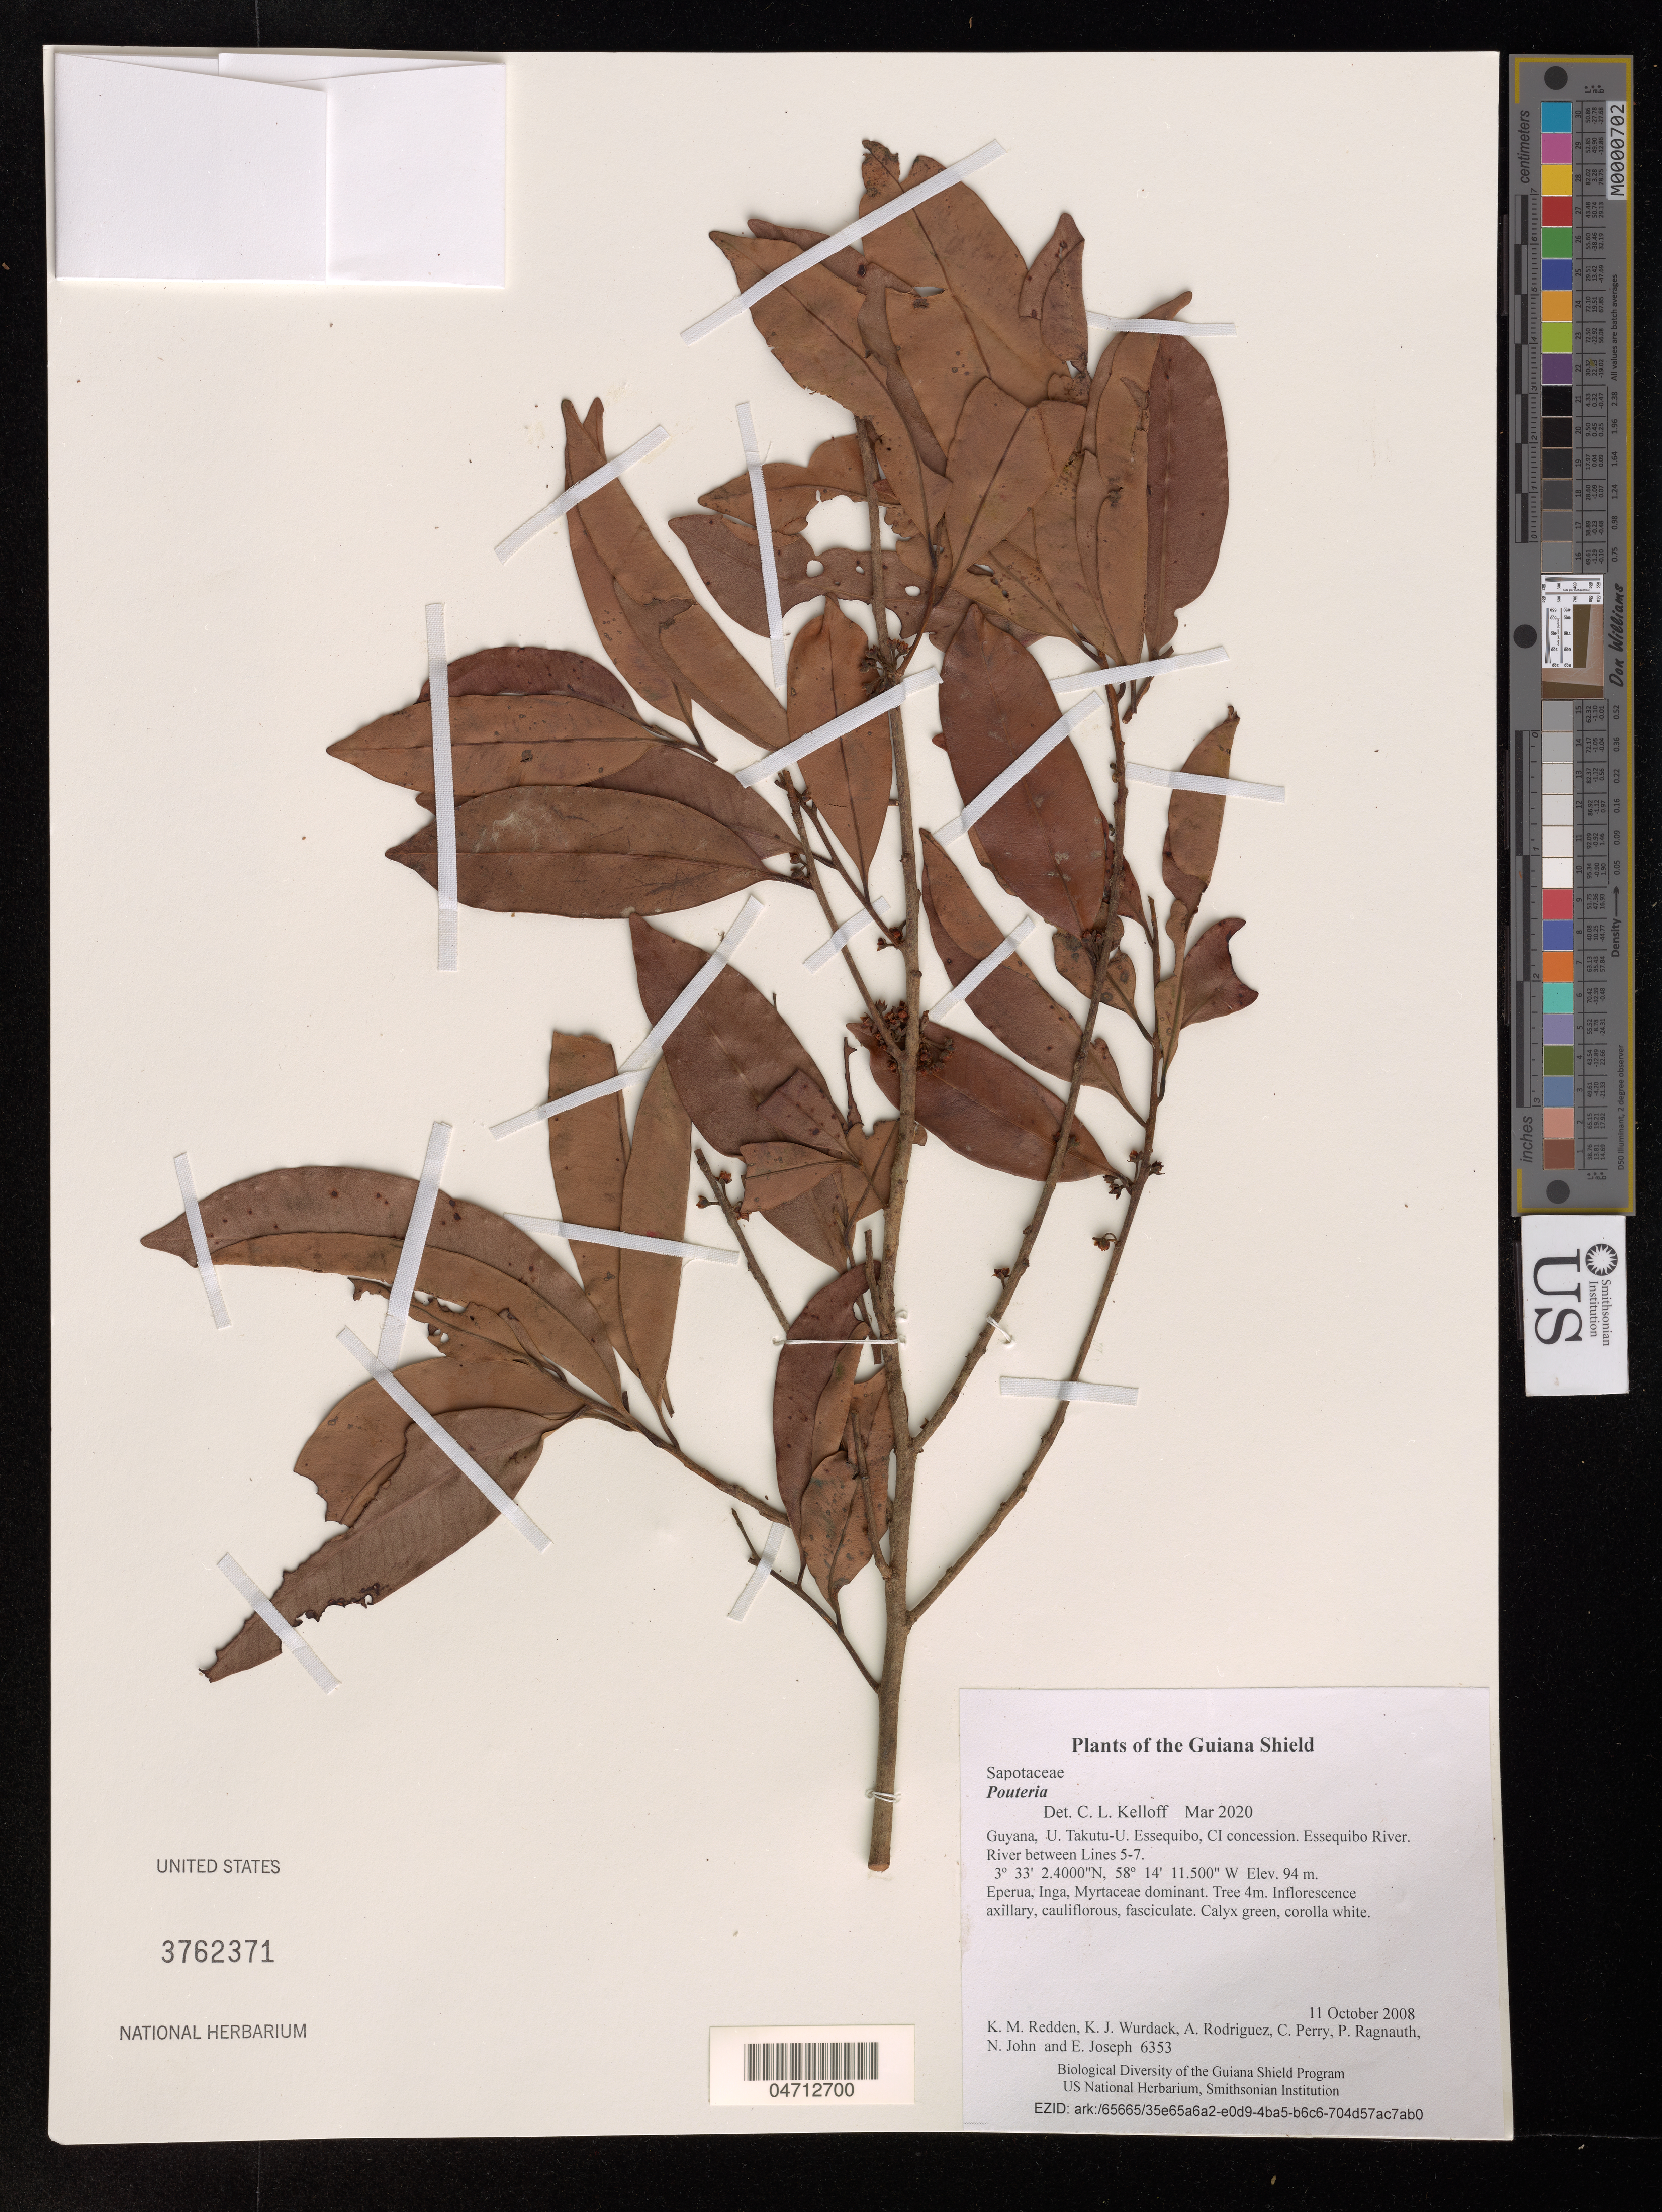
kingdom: Plantae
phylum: Tracheophyta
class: Magnoliopsida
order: Ericales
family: Sapotaceae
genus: Pouteria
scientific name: Pouteria sp.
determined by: Kelloff, C. L.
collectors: K. M. Redden, K. Wurdack, A. Rodriguez, C. Perry, P. Ragnauth, N. John & E. Joseph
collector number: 6353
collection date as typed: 11 October 2008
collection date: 2008-10-11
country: Guyana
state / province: U. Takutu-U. Essequibo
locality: CI concession. Essequibo River. River between Lines 5-7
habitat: Eperua, Inga, Myrtaceae dominant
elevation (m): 94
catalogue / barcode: US 3762371